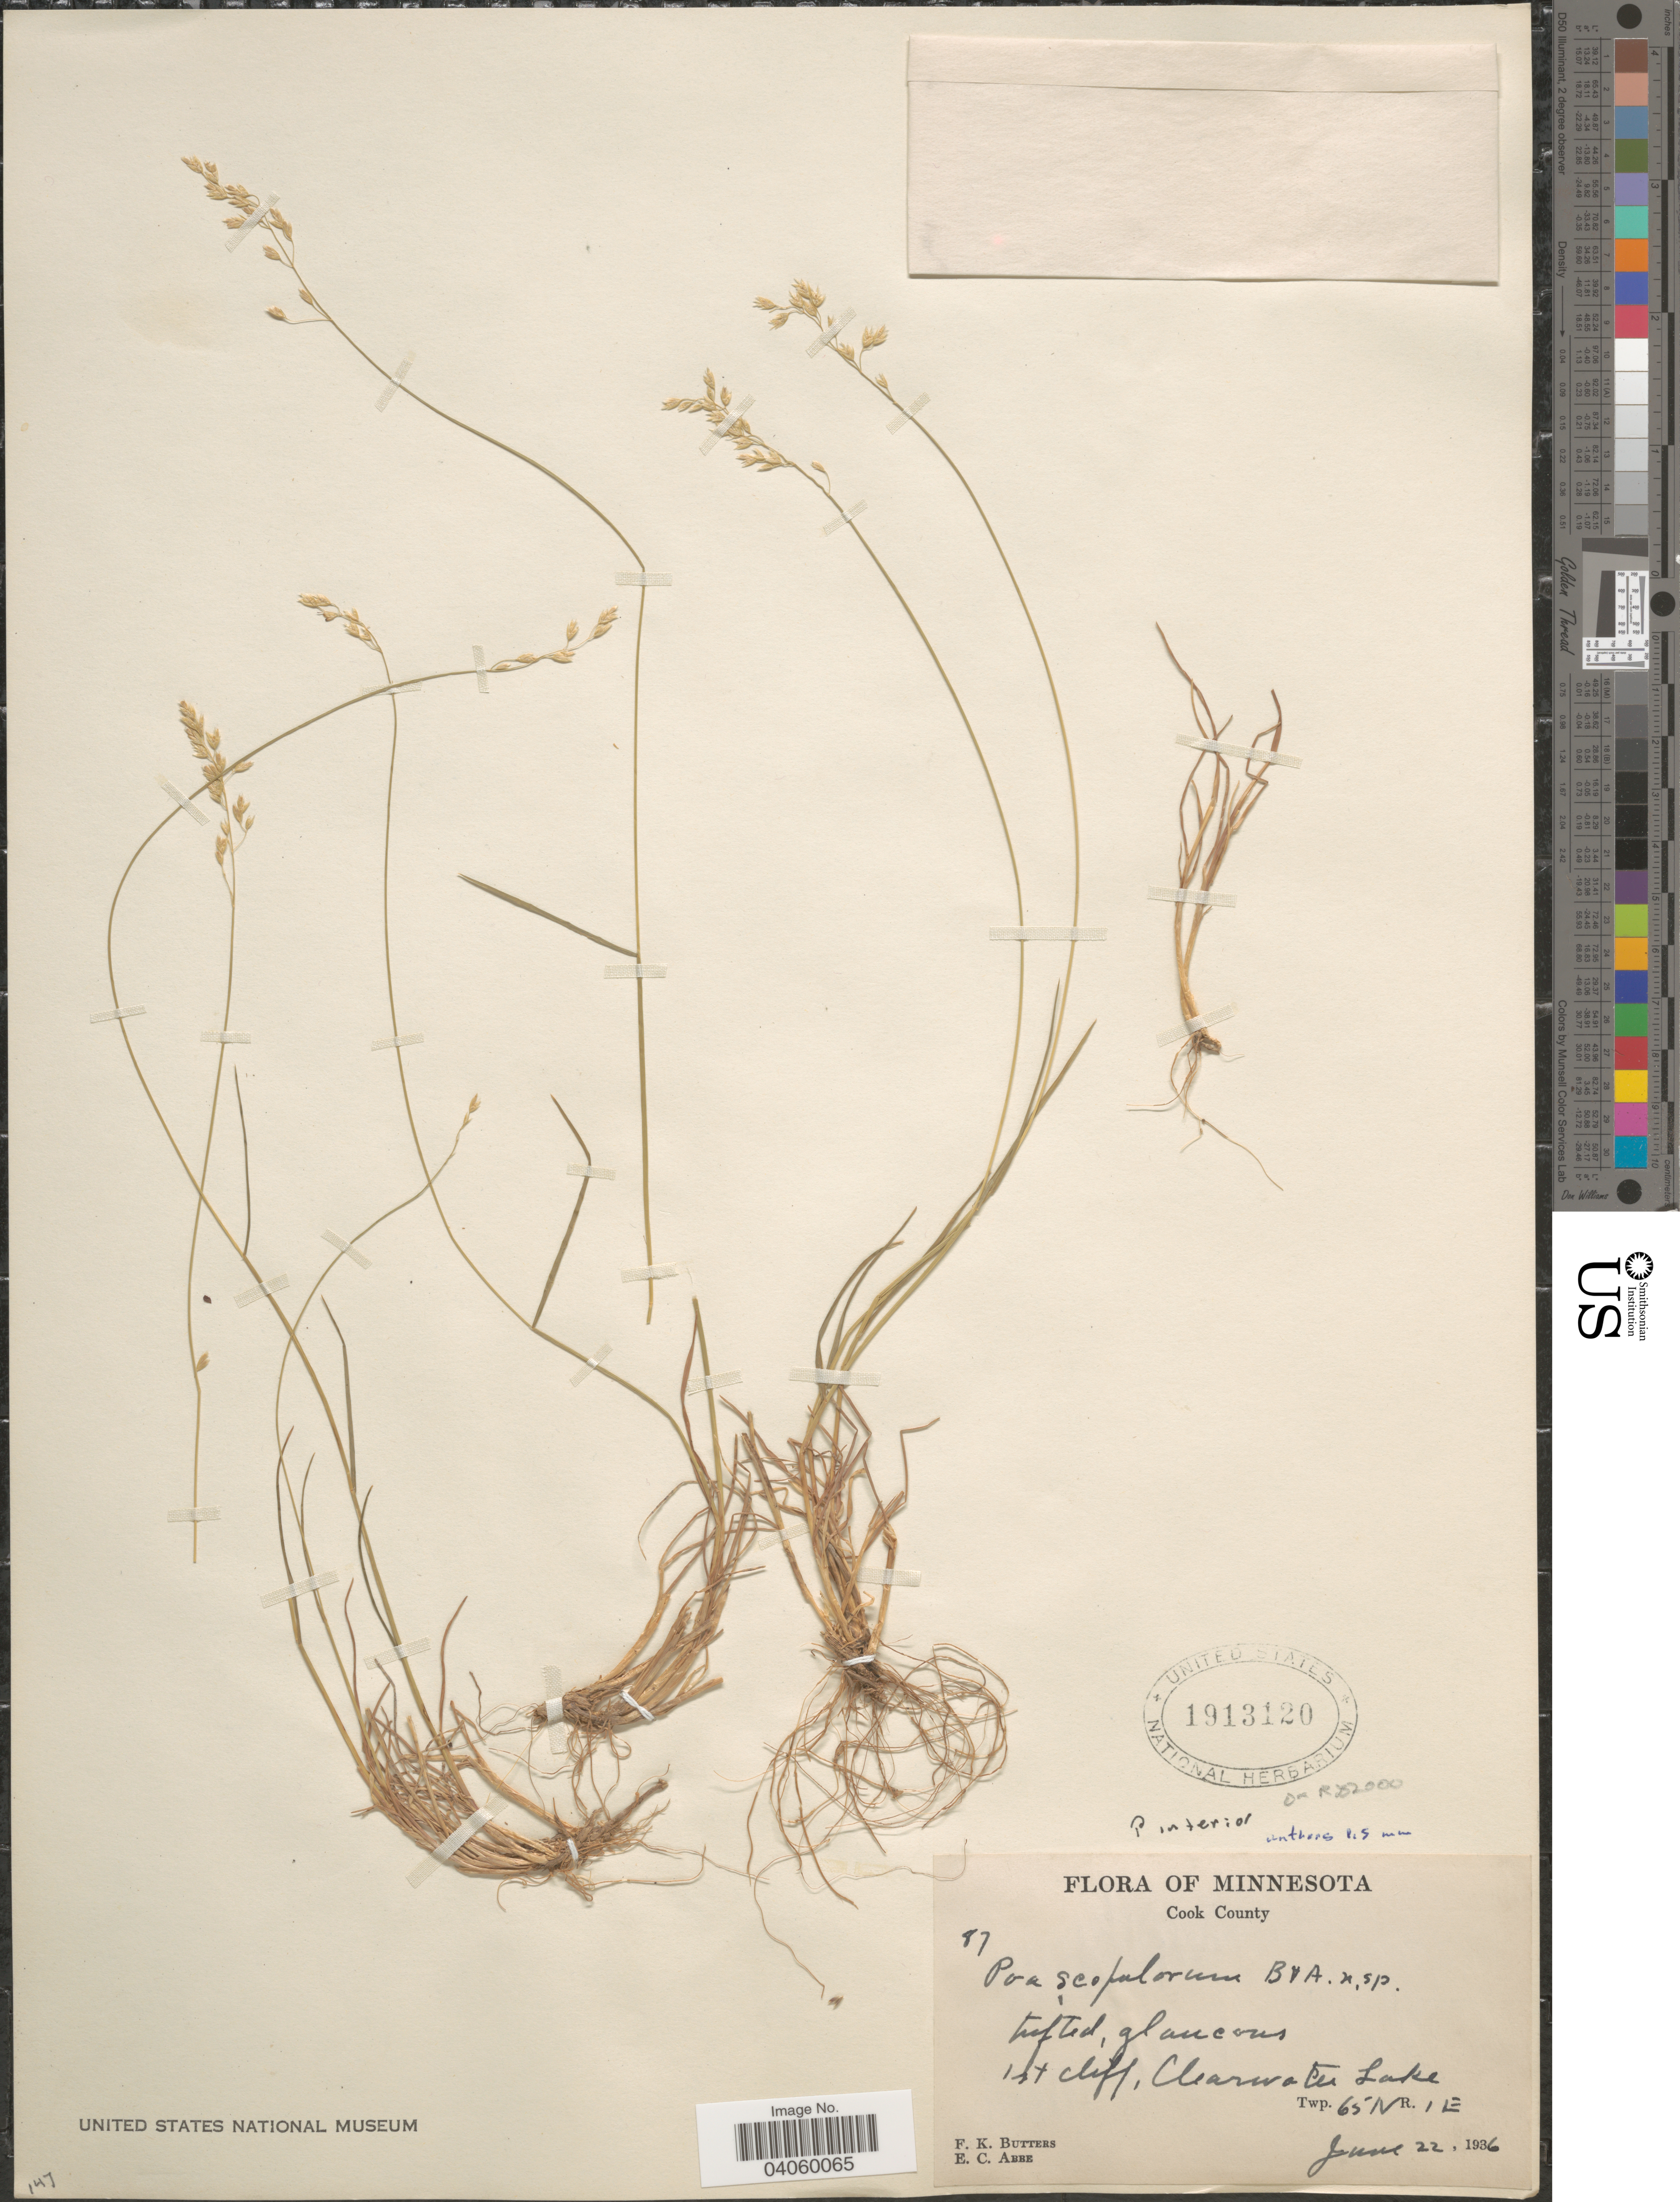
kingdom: Plantae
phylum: Tracheophyta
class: Liliopsida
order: Poales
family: Poaceae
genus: Poa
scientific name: Poa glauca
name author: Vahl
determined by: Soreng, Robert J., Research Associate (BOT), Smithsonian Institution - National Museum of Natural History (UNITED STATES)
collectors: F. K. Butters & E. C. Abbe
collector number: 87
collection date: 1986-06-22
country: United States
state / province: Minnesota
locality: Cook County. 1st cliff, Clearwater Lake.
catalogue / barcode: US 1913120